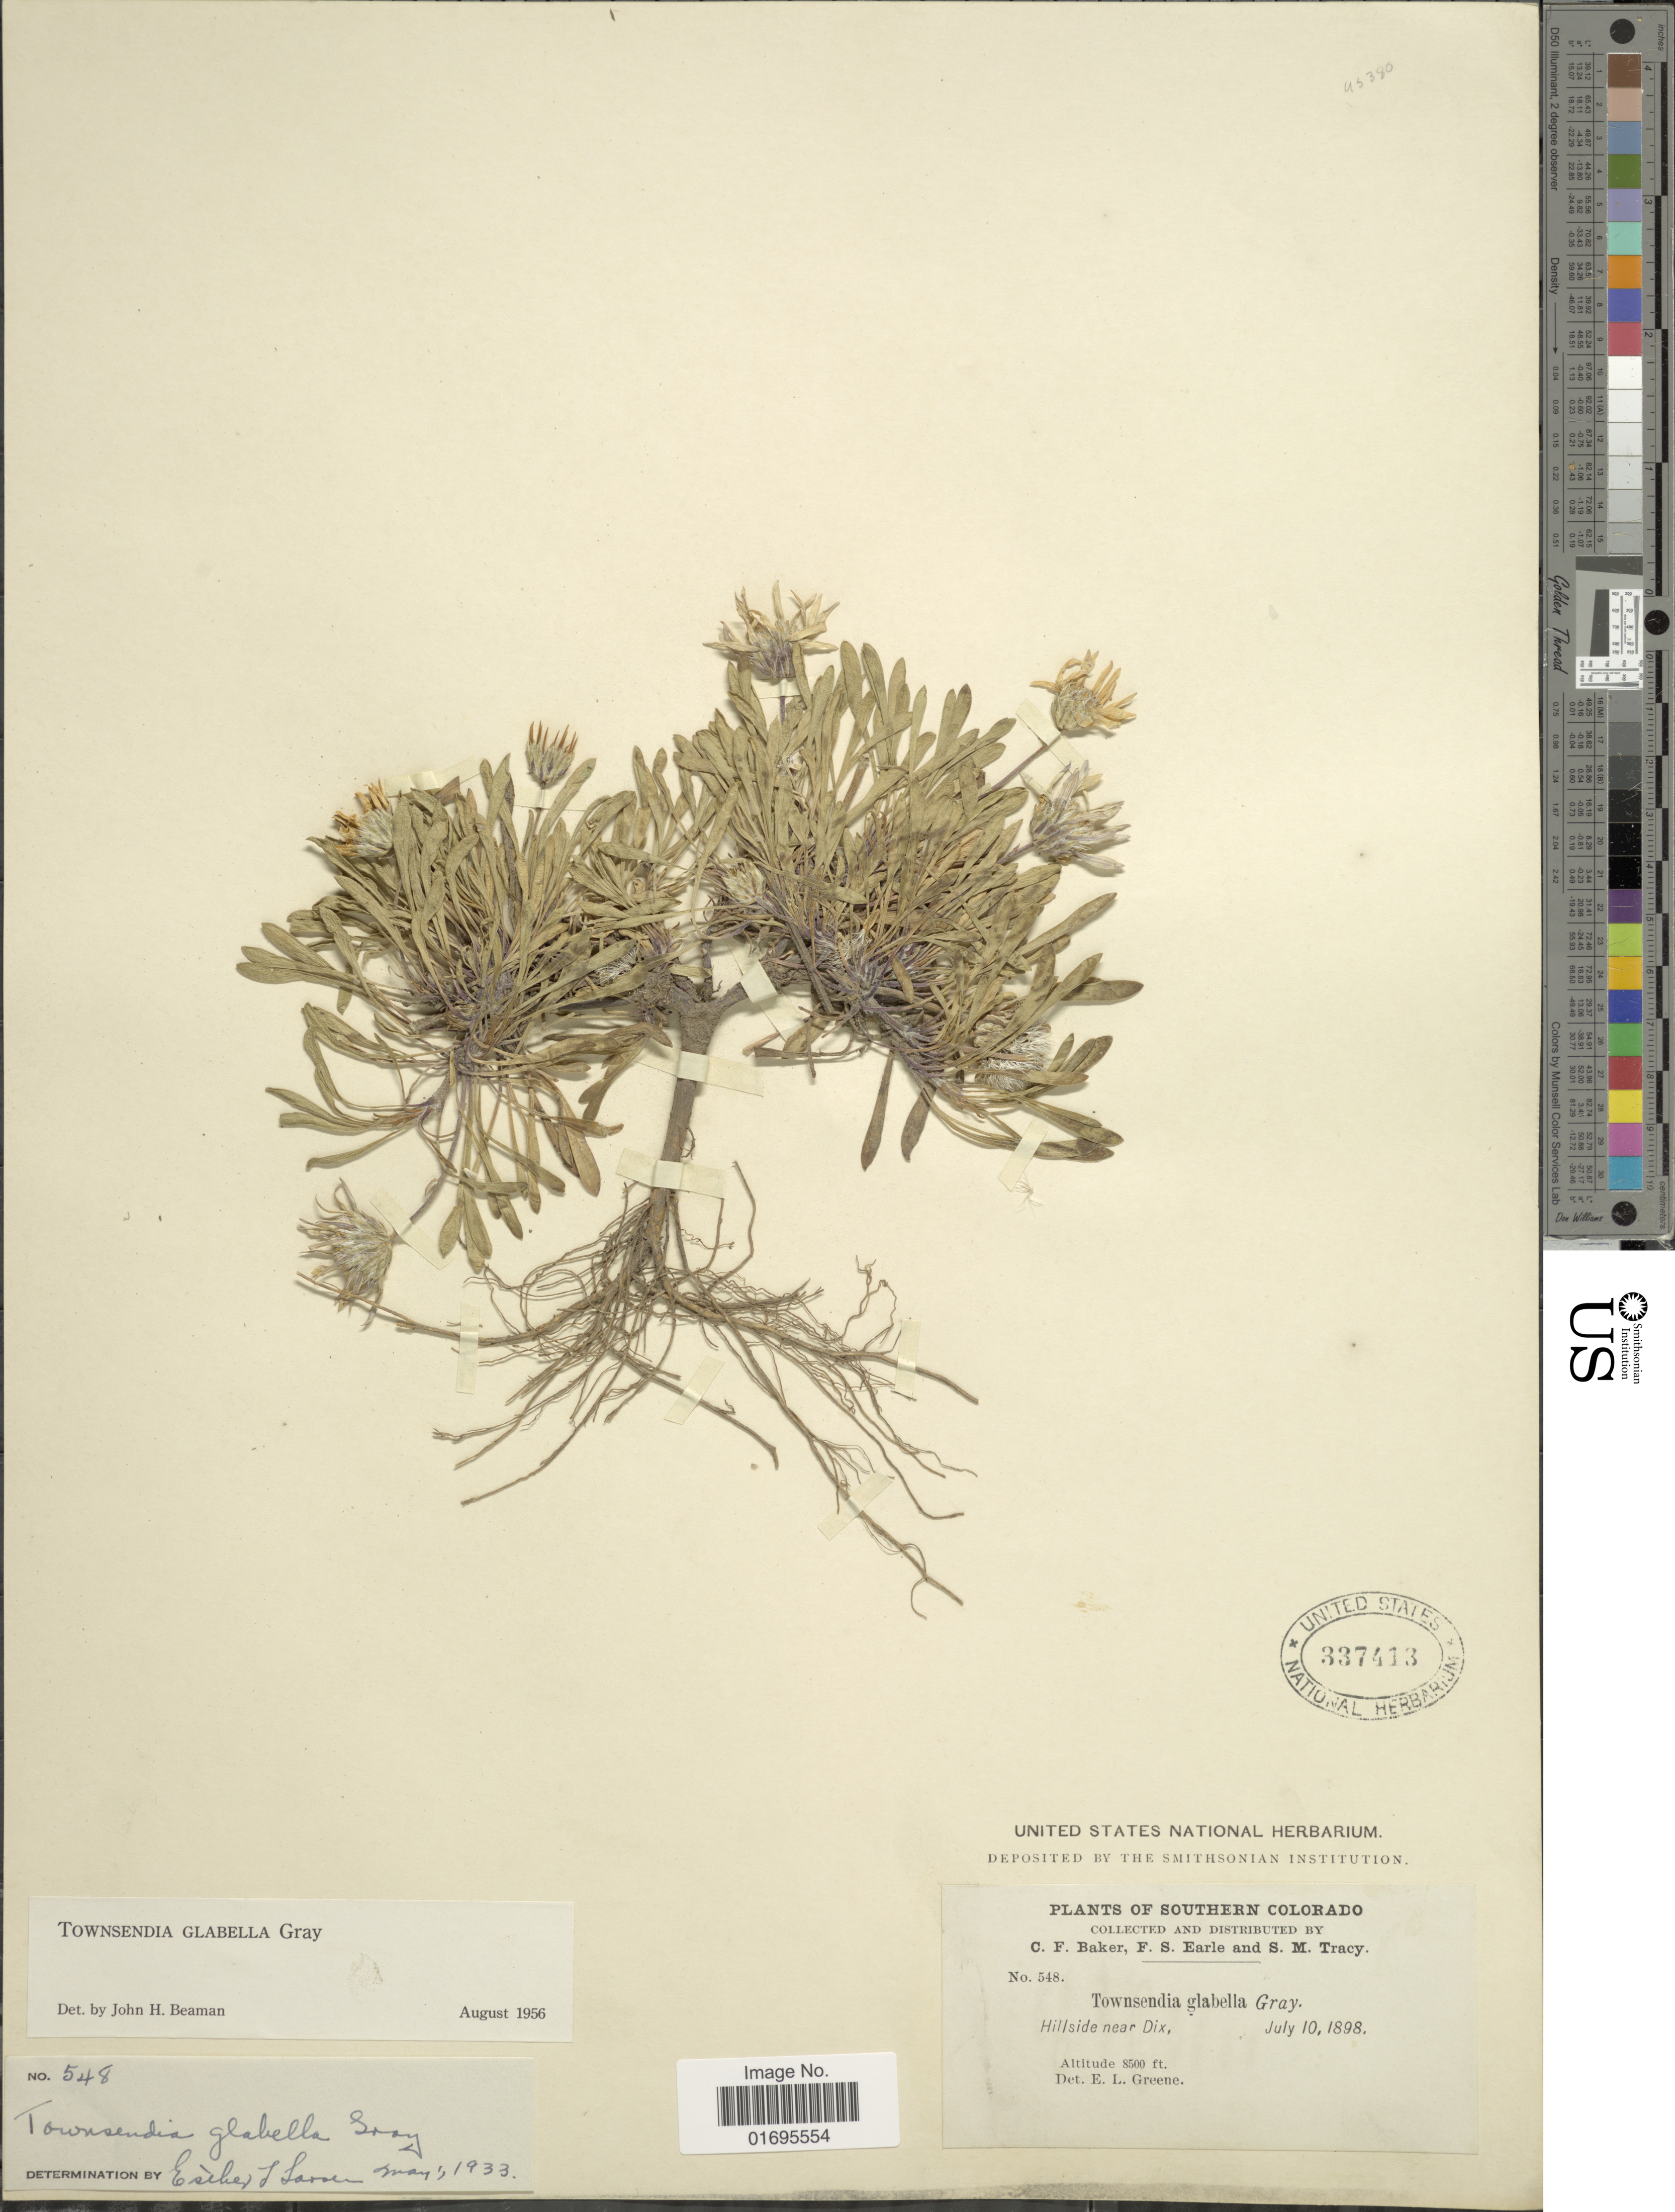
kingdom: Plantae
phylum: Tracheophyta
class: Magnoliopsida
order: Asterales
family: Asteraceae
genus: Townsendia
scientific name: Townsendia glabella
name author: A. Gray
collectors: C. F. Baker, F. S. Earle & S. M. Tracy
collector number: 548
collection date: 1898-07-10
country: United States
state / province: Colorado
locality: Southern Colorado, Hillside near Dix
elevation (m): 2591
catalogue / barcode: US 337413